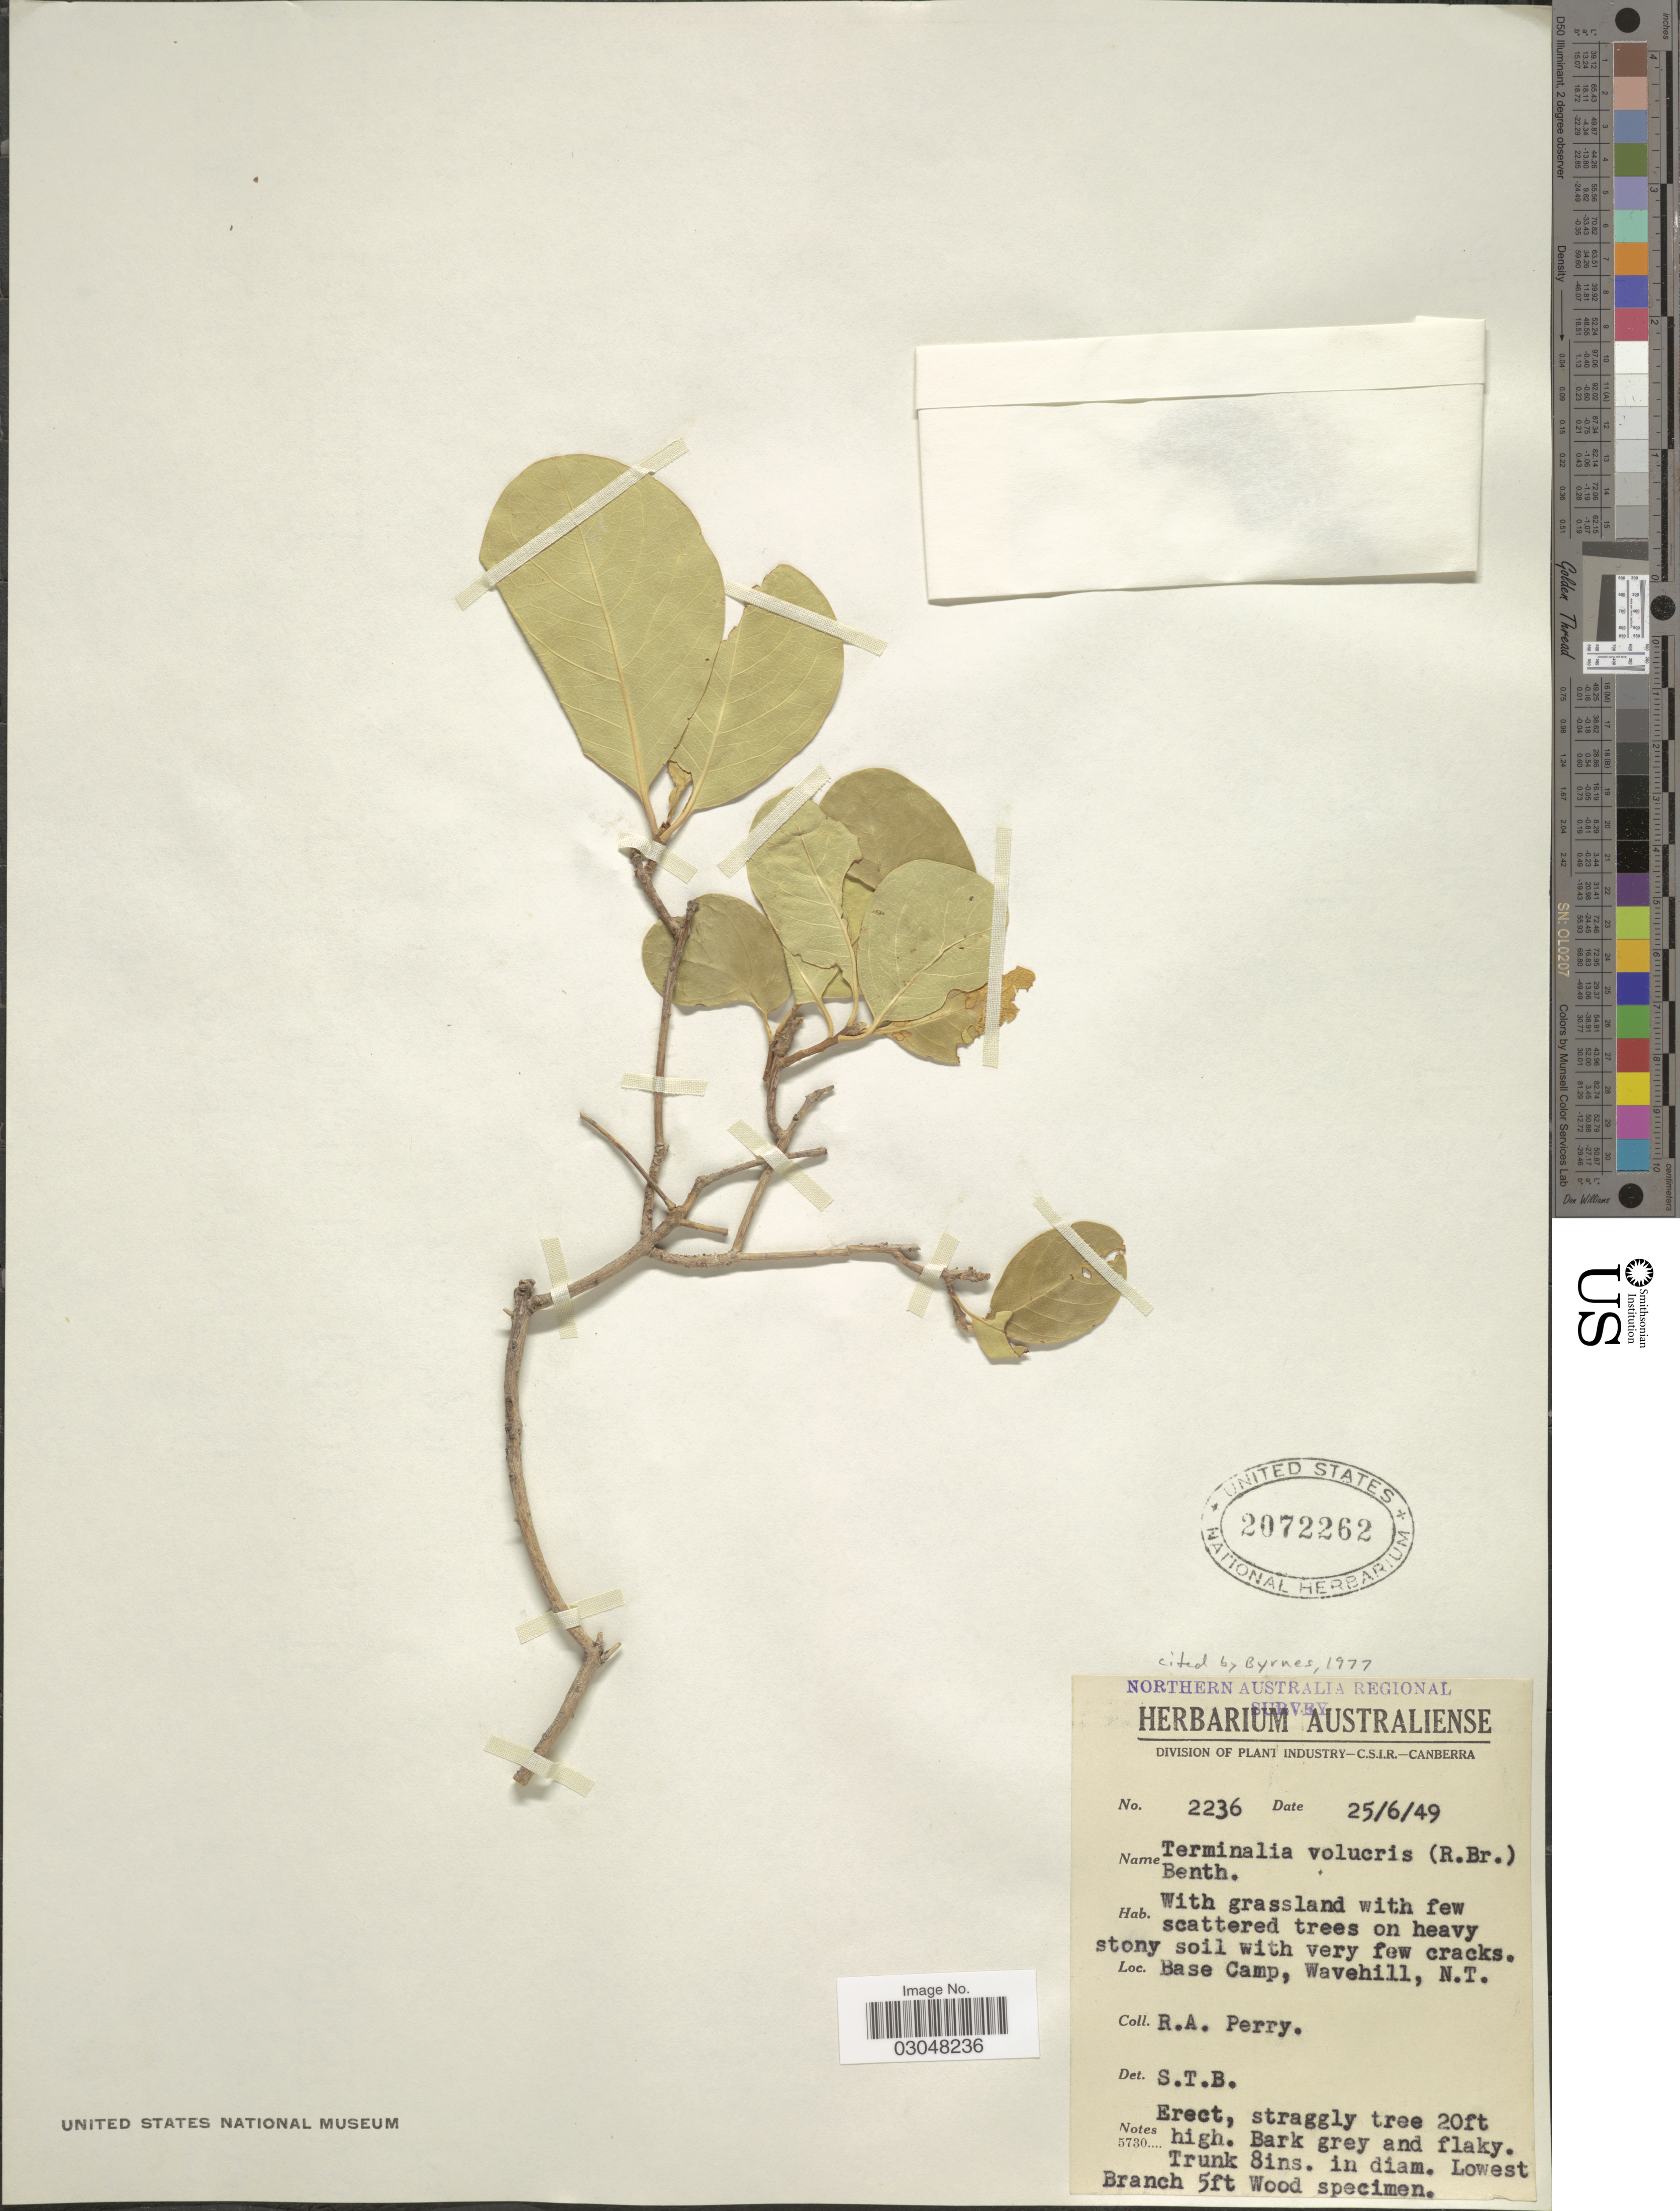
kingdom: Plantae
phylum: Tracheophyta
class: Magnoliopsida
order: Myrtales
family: Combretaceae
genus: Terminalia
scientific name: Terminalia volucris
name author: R. Br. ex Benth.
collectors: Perry, R. A.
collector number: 2236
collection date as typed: Transcribed d/m/y: 25/6/49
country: Australia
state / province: Northern Territory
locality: Base Camp, Wavehill, N.T.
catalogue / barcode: US 2072262